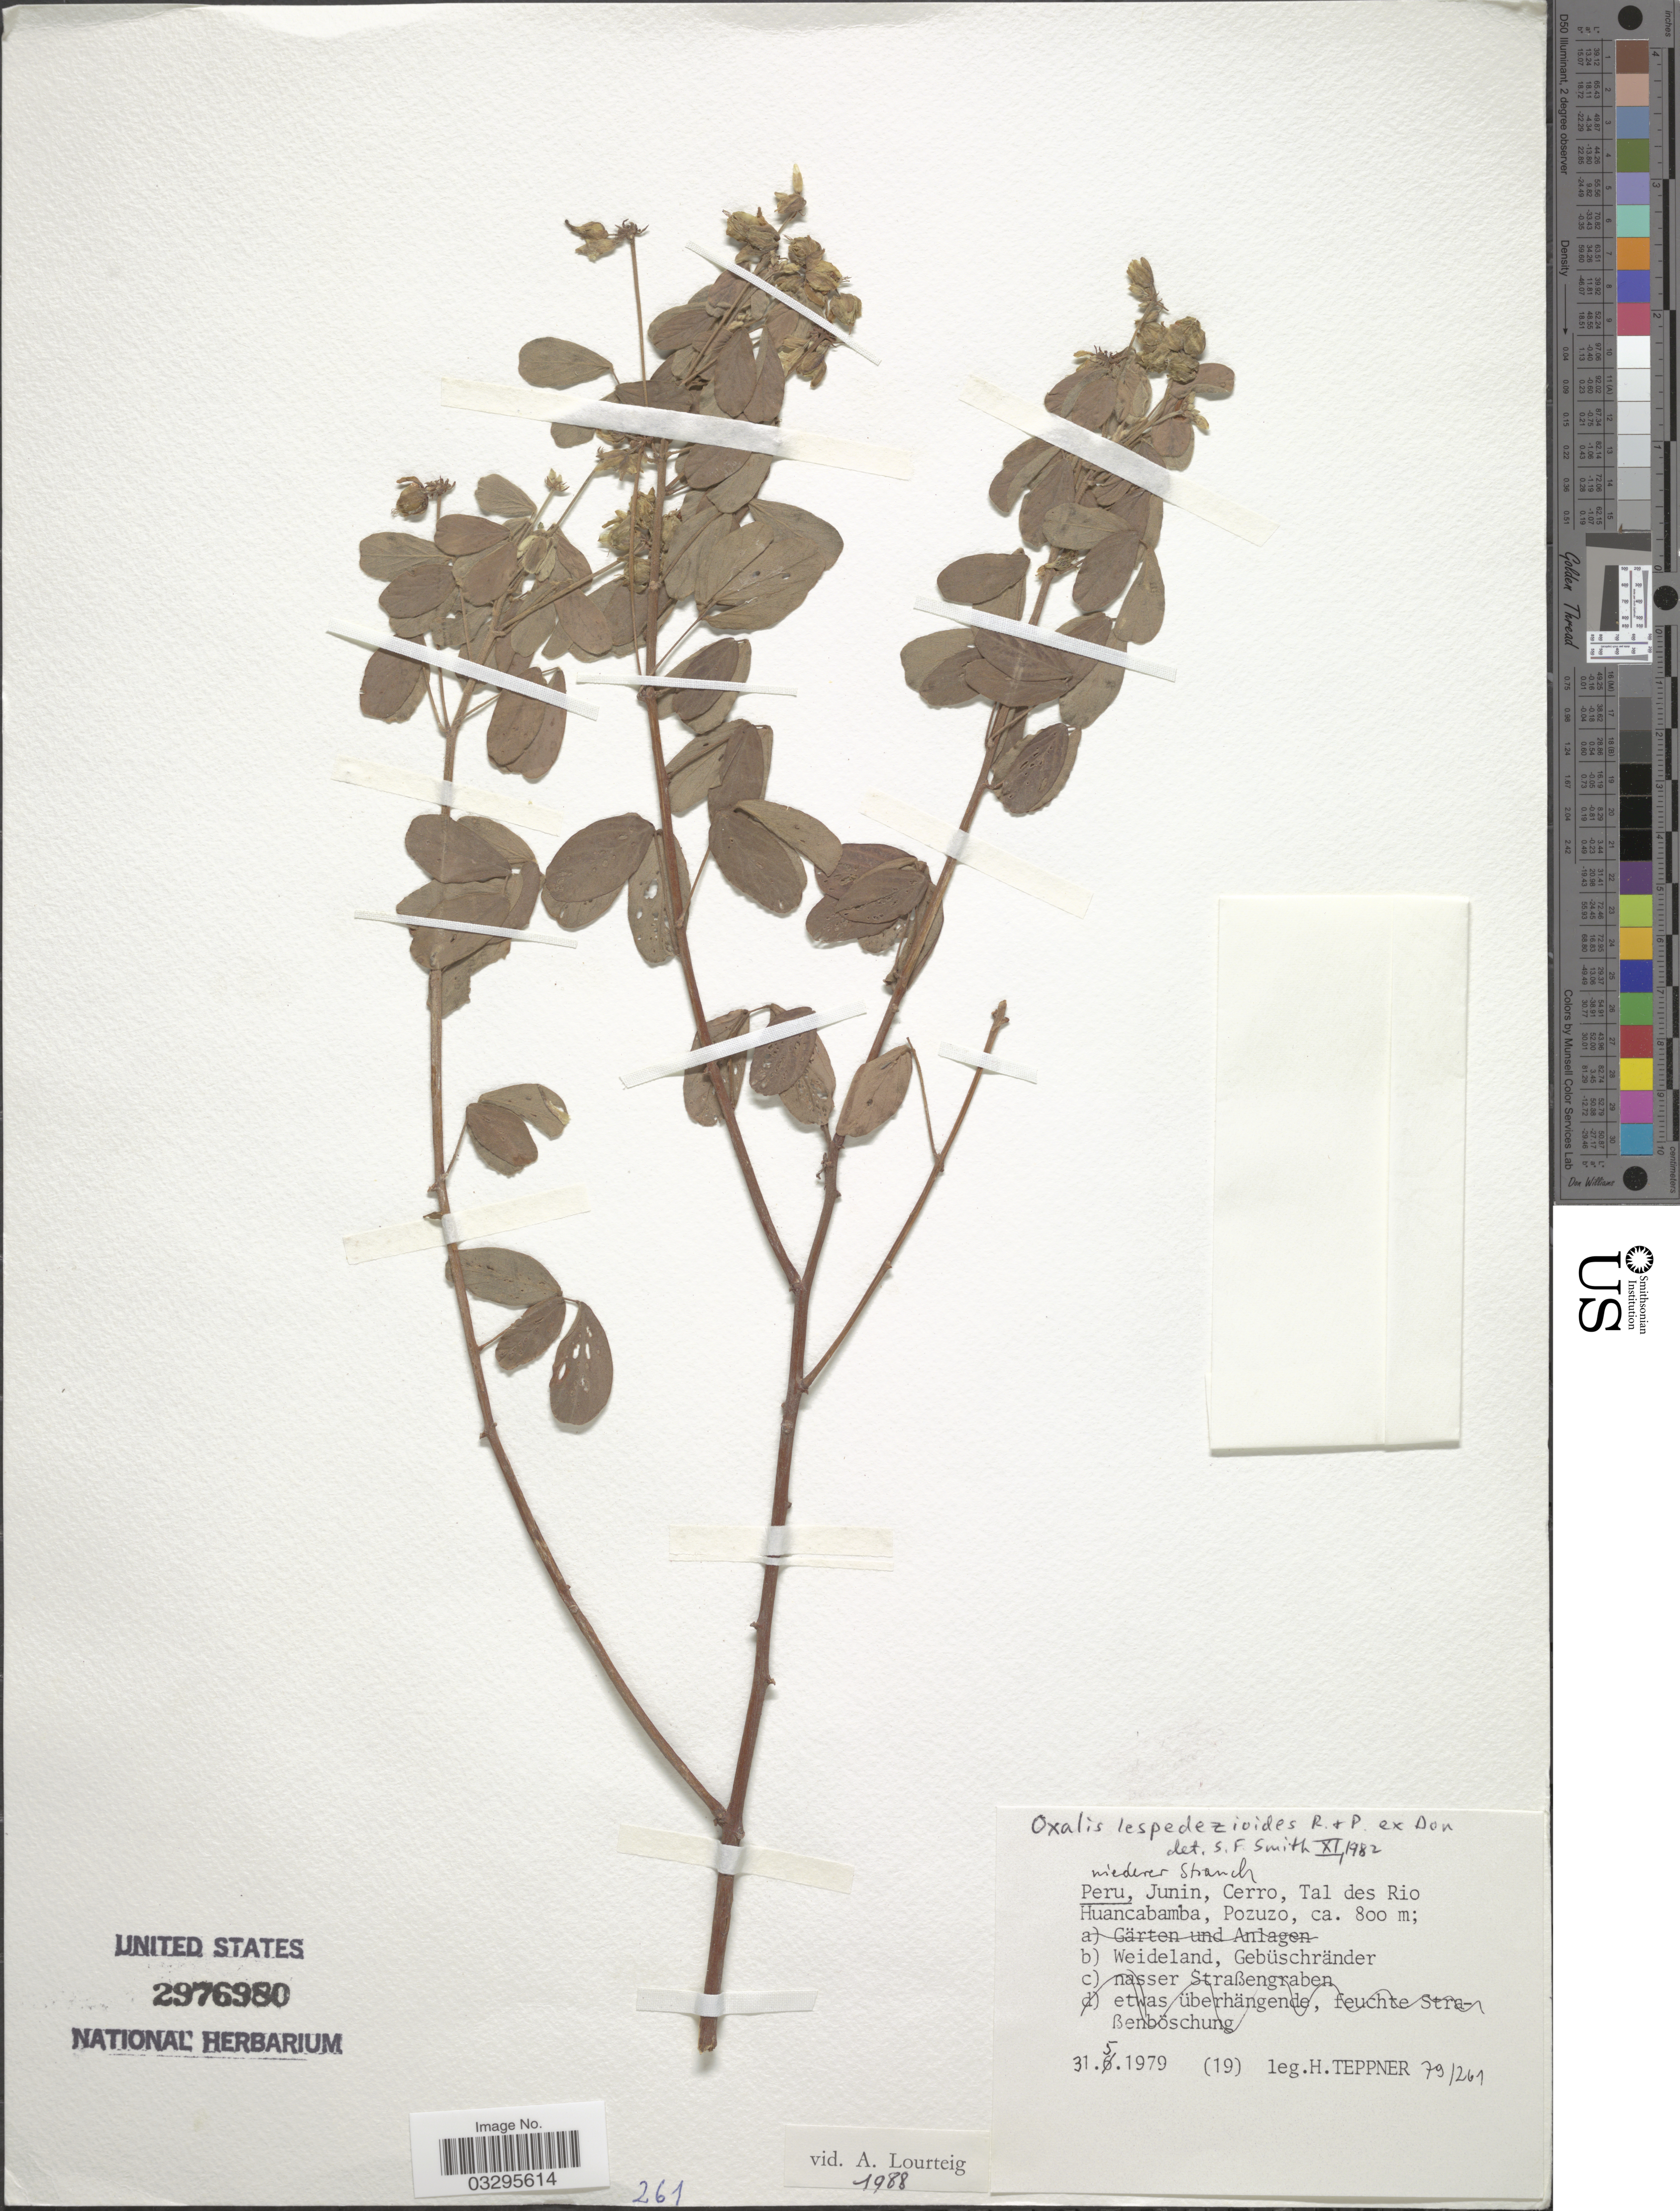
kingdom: Plantae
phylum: Tracheophyta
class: Magnoliopsida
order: Oxalidales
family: Oxalidaceae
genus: Oxalis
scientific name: Oxalis lespedezioides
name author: G. Don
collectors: H. Teppner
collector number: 79/261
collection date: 1979-05-31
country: Peru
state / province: Junín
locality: Cerro, Tal des Rio Huancabamba, Pozuzo.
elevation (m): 800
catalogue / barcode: US 2976980